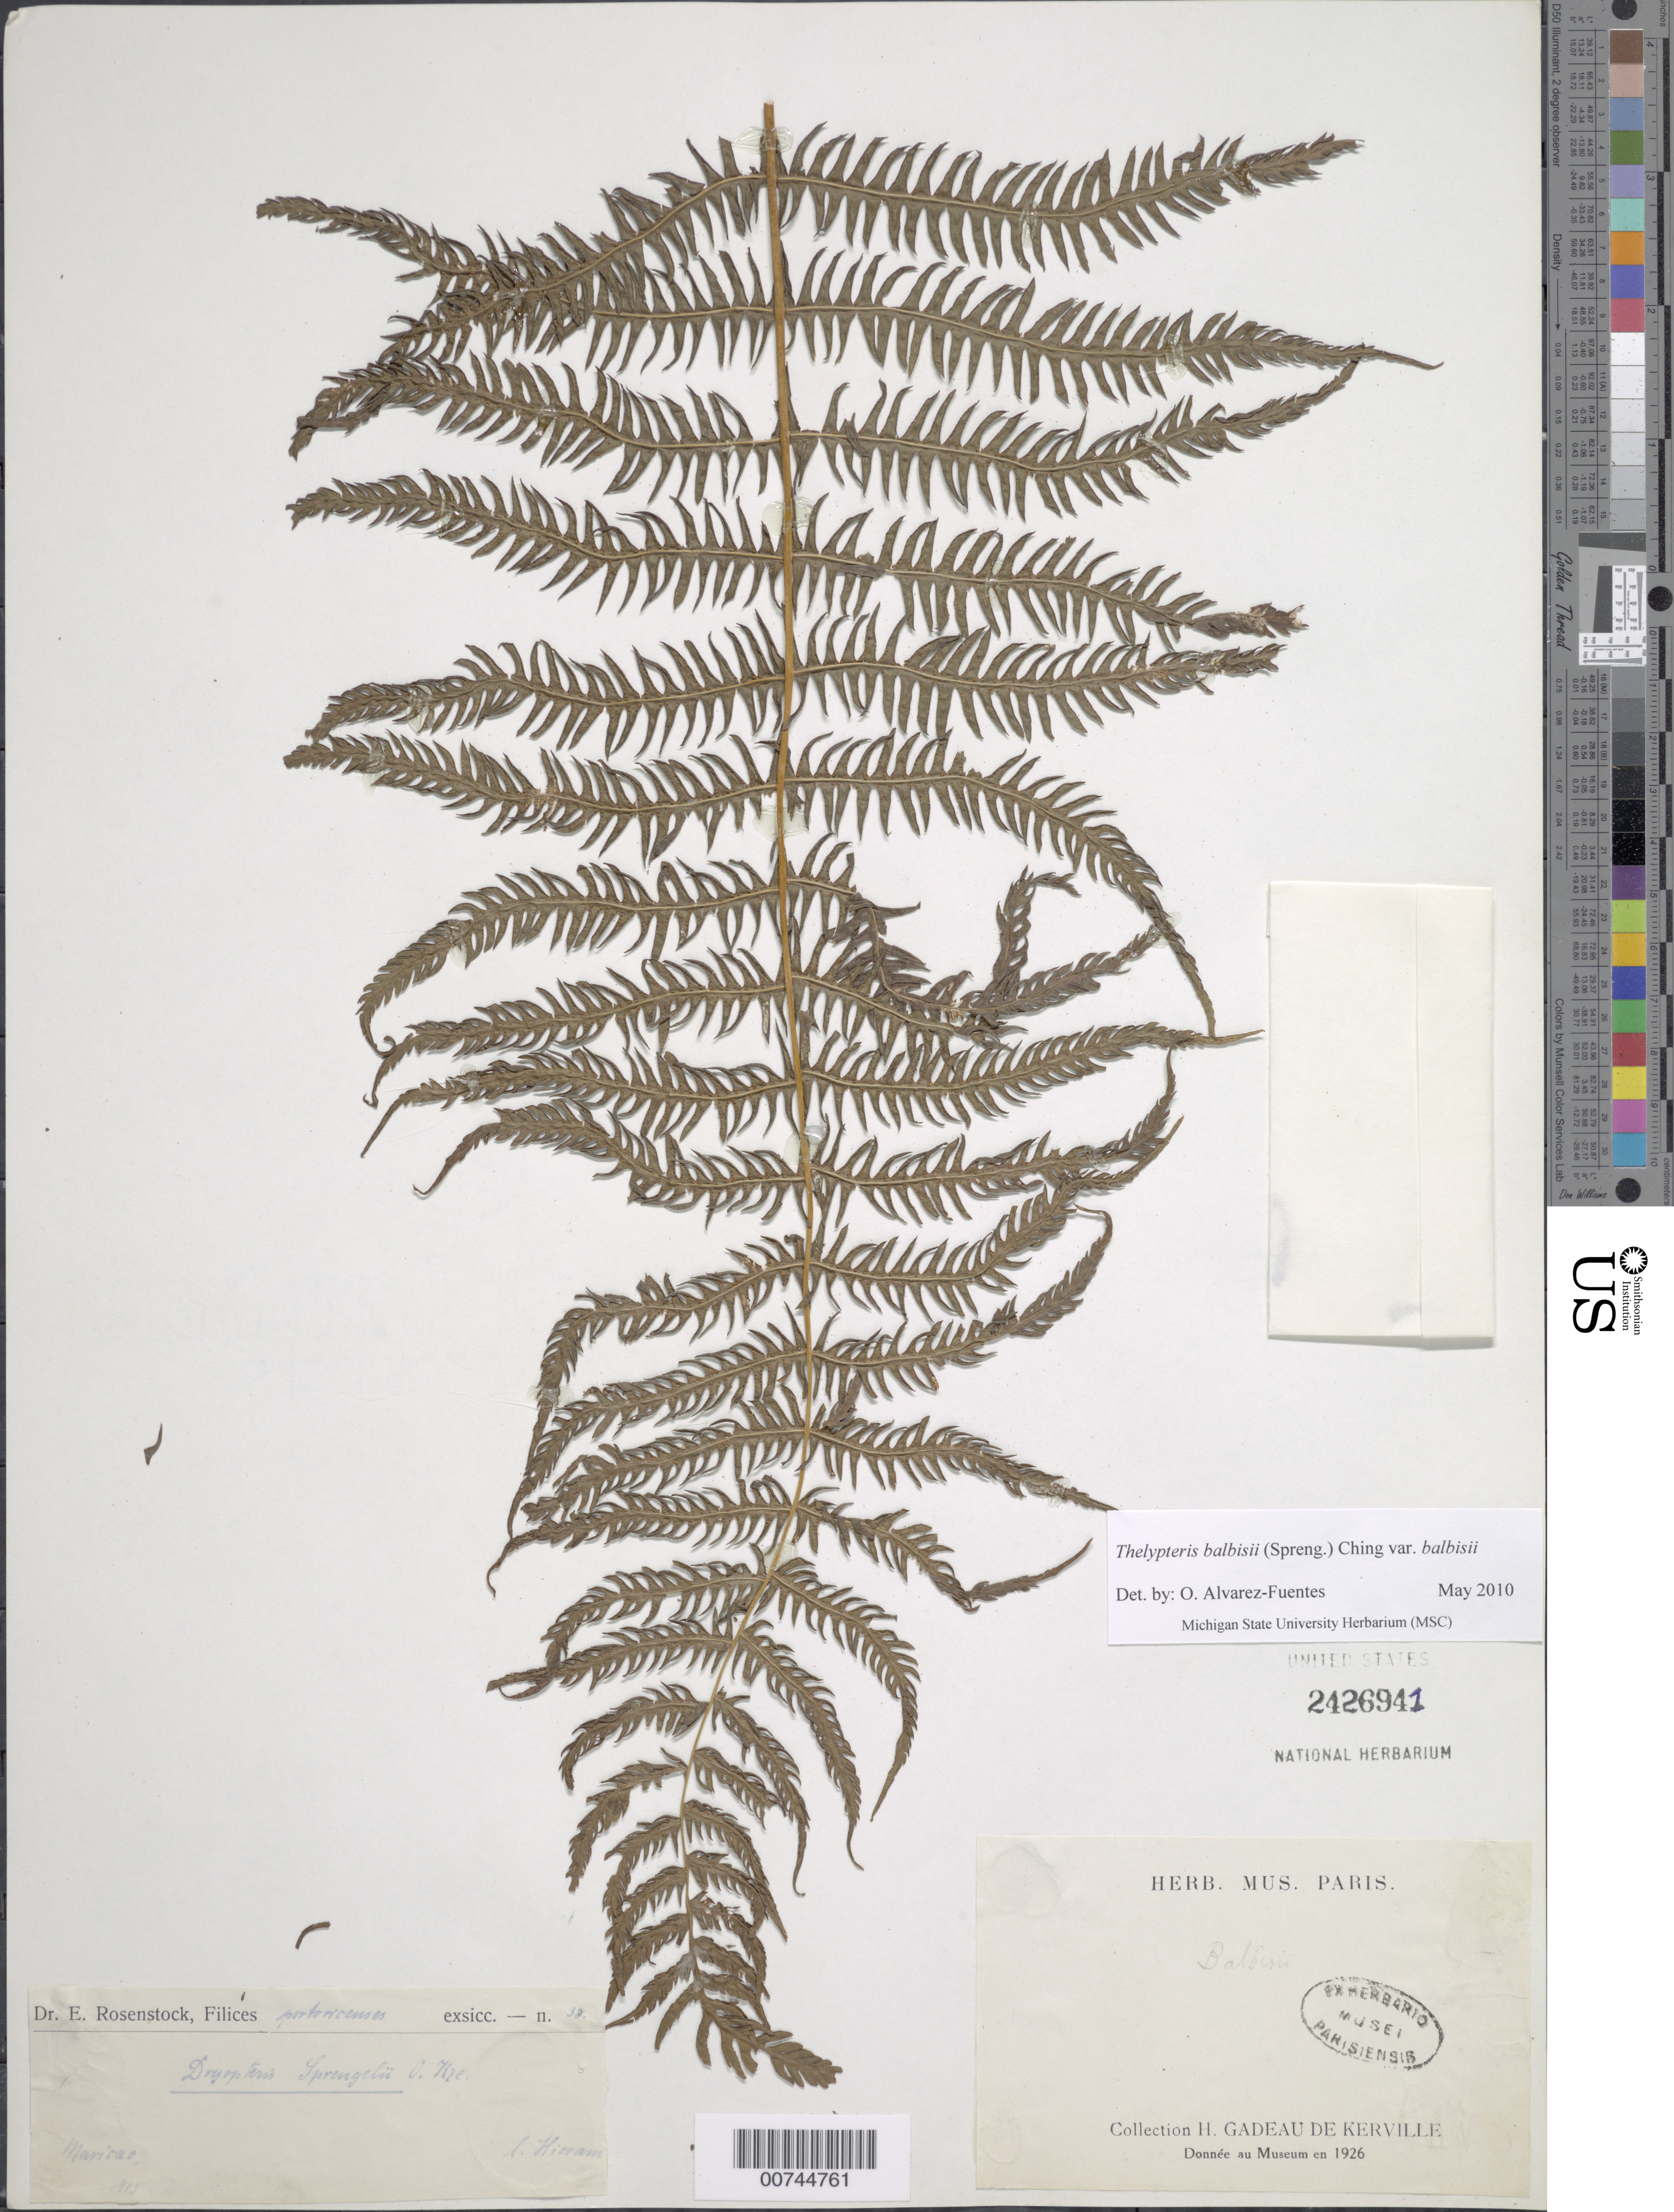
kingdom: Plantae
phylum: Tracheophyta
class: Polypodiopsida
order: Polypodiales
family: Thelypteridaceae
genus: Amauropelta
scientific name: Amauropelta balbisii (Spreng.) comb. nov., ined. 2015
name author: (Spreng.)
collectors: Bro. Hioram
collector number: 38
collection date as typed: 1913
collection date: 1913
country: Puerto Rico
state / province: Maricao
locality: Maricao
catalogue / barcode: US 2426941